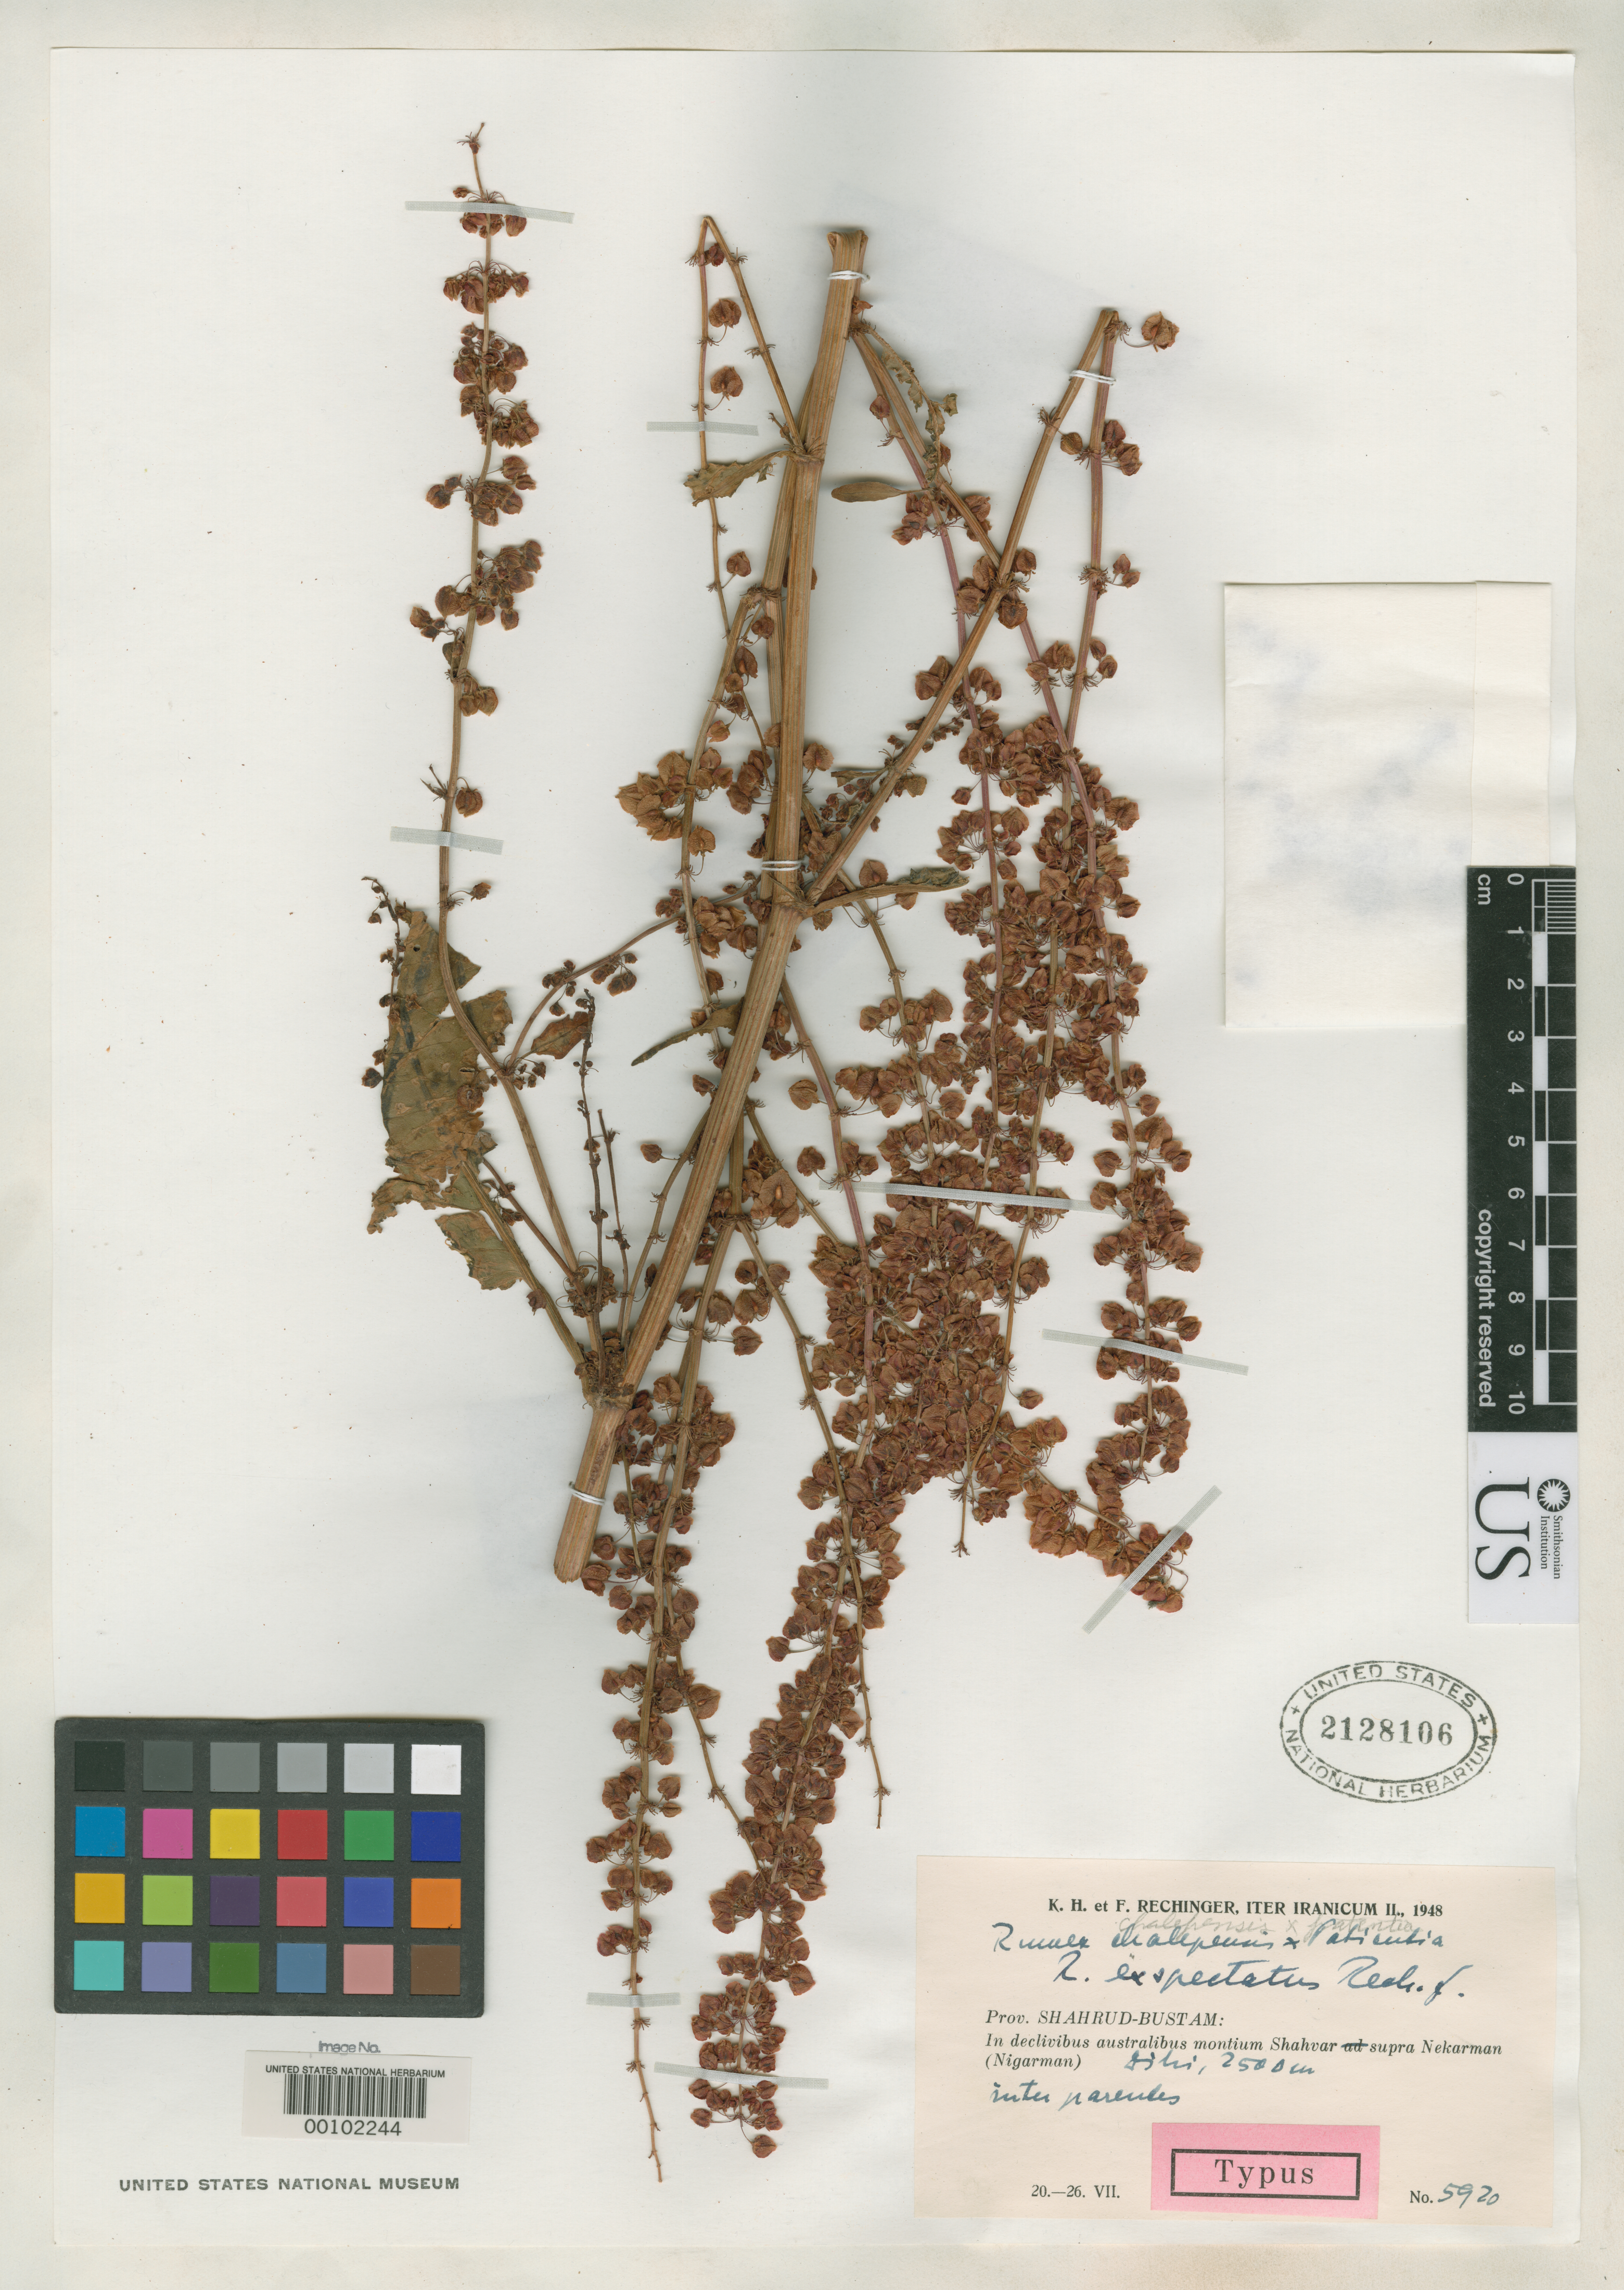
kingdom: Plantae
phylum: Tracheophyta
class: Magnoliopsida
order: Caryophyllales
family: Polygonaceae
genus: Rumex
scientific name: Rumex x exspectatus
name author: Rech. f.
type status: Isotype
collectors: K. H. Rechinger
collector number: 5920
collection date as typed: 20 Jul 1948 to 26 Jul 1948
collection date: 1948-07-20/1948-07-26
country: Iran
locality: Shahrud-bustam Prov.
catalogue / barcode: US 2128106